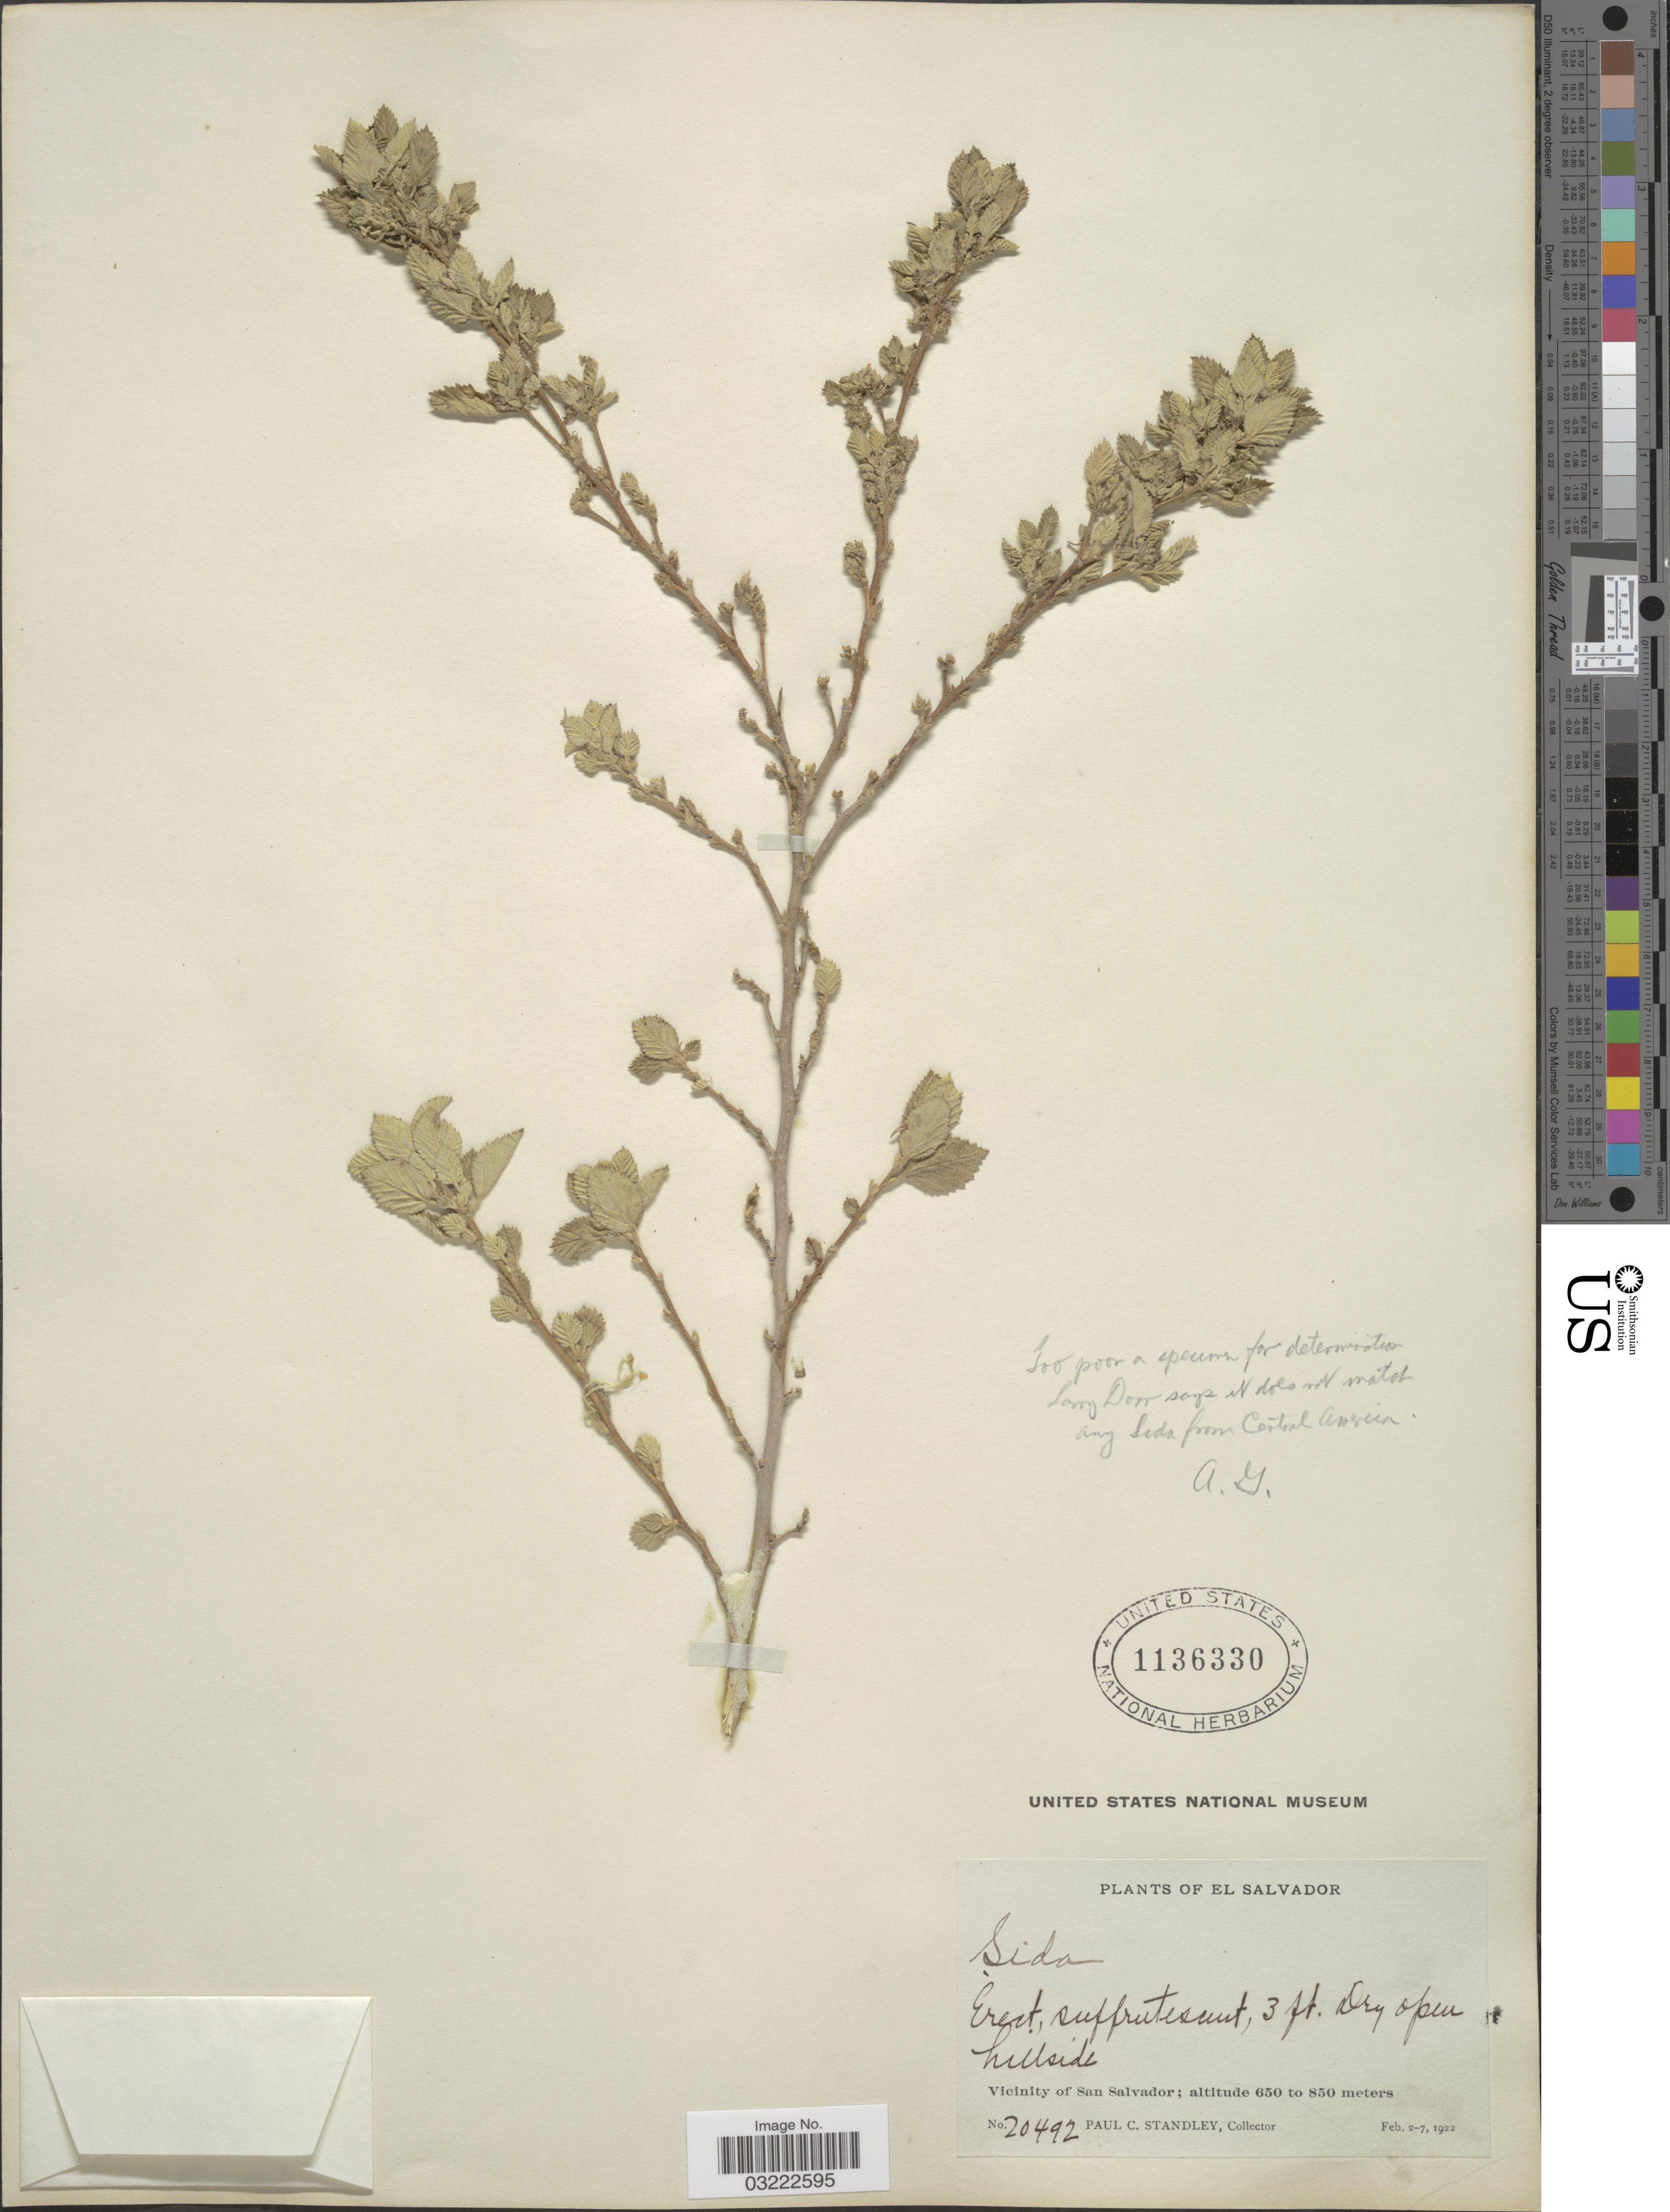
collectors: P. C. Standley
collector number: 20492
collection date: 1922-02-02/1922-02-07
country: El Salvador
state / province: San Salvador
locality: Vicinity of San Salvador.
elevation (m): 650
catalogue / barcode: US 1136330